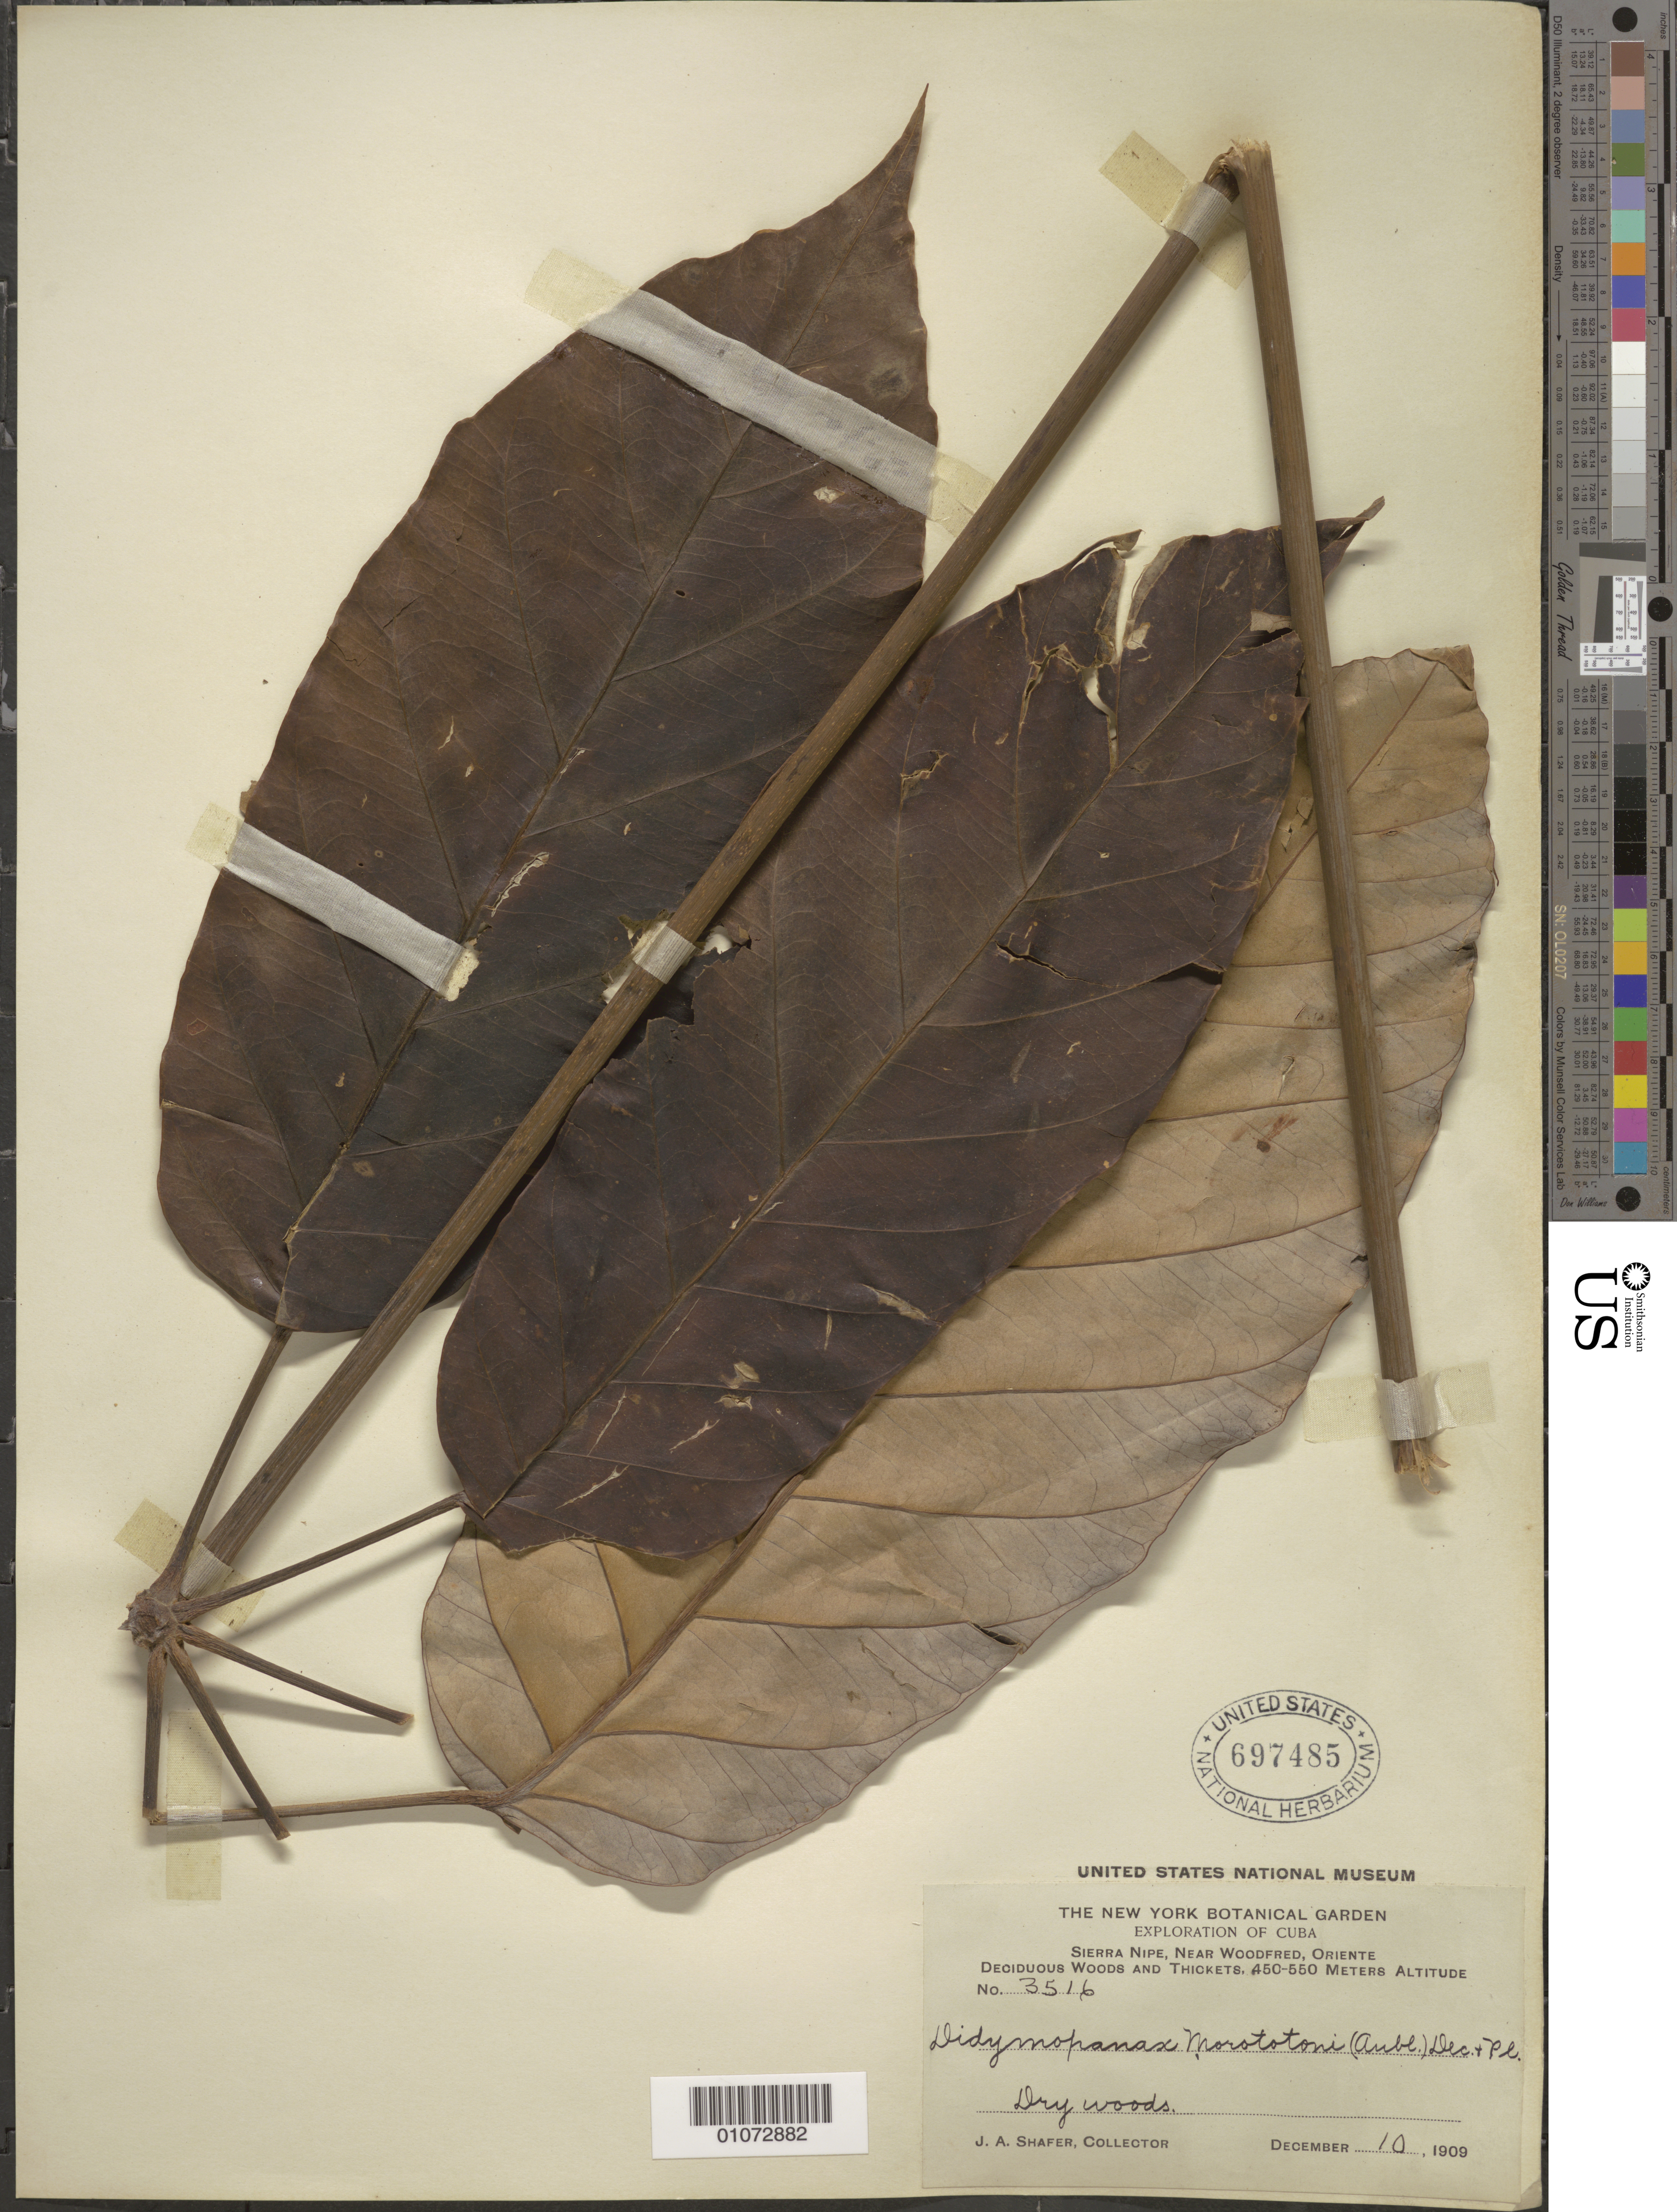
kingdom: Plantae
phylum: Tracheophyta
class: Magnoliopsida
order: Apiales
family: Araliaceae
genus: Didymopanax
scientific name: Didymopanax morototoni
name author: (Aubl.) Decne. & Planch.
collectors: J. A. Shafer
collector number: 3516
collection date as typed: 10 Dec 1909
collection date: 1909-12-10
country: Cuba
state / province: Holguín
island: Cuba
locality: Sierra Nipe, near Woodfred Deciduous woods and thickets Dry woods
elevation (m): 450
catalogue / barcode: US 697485